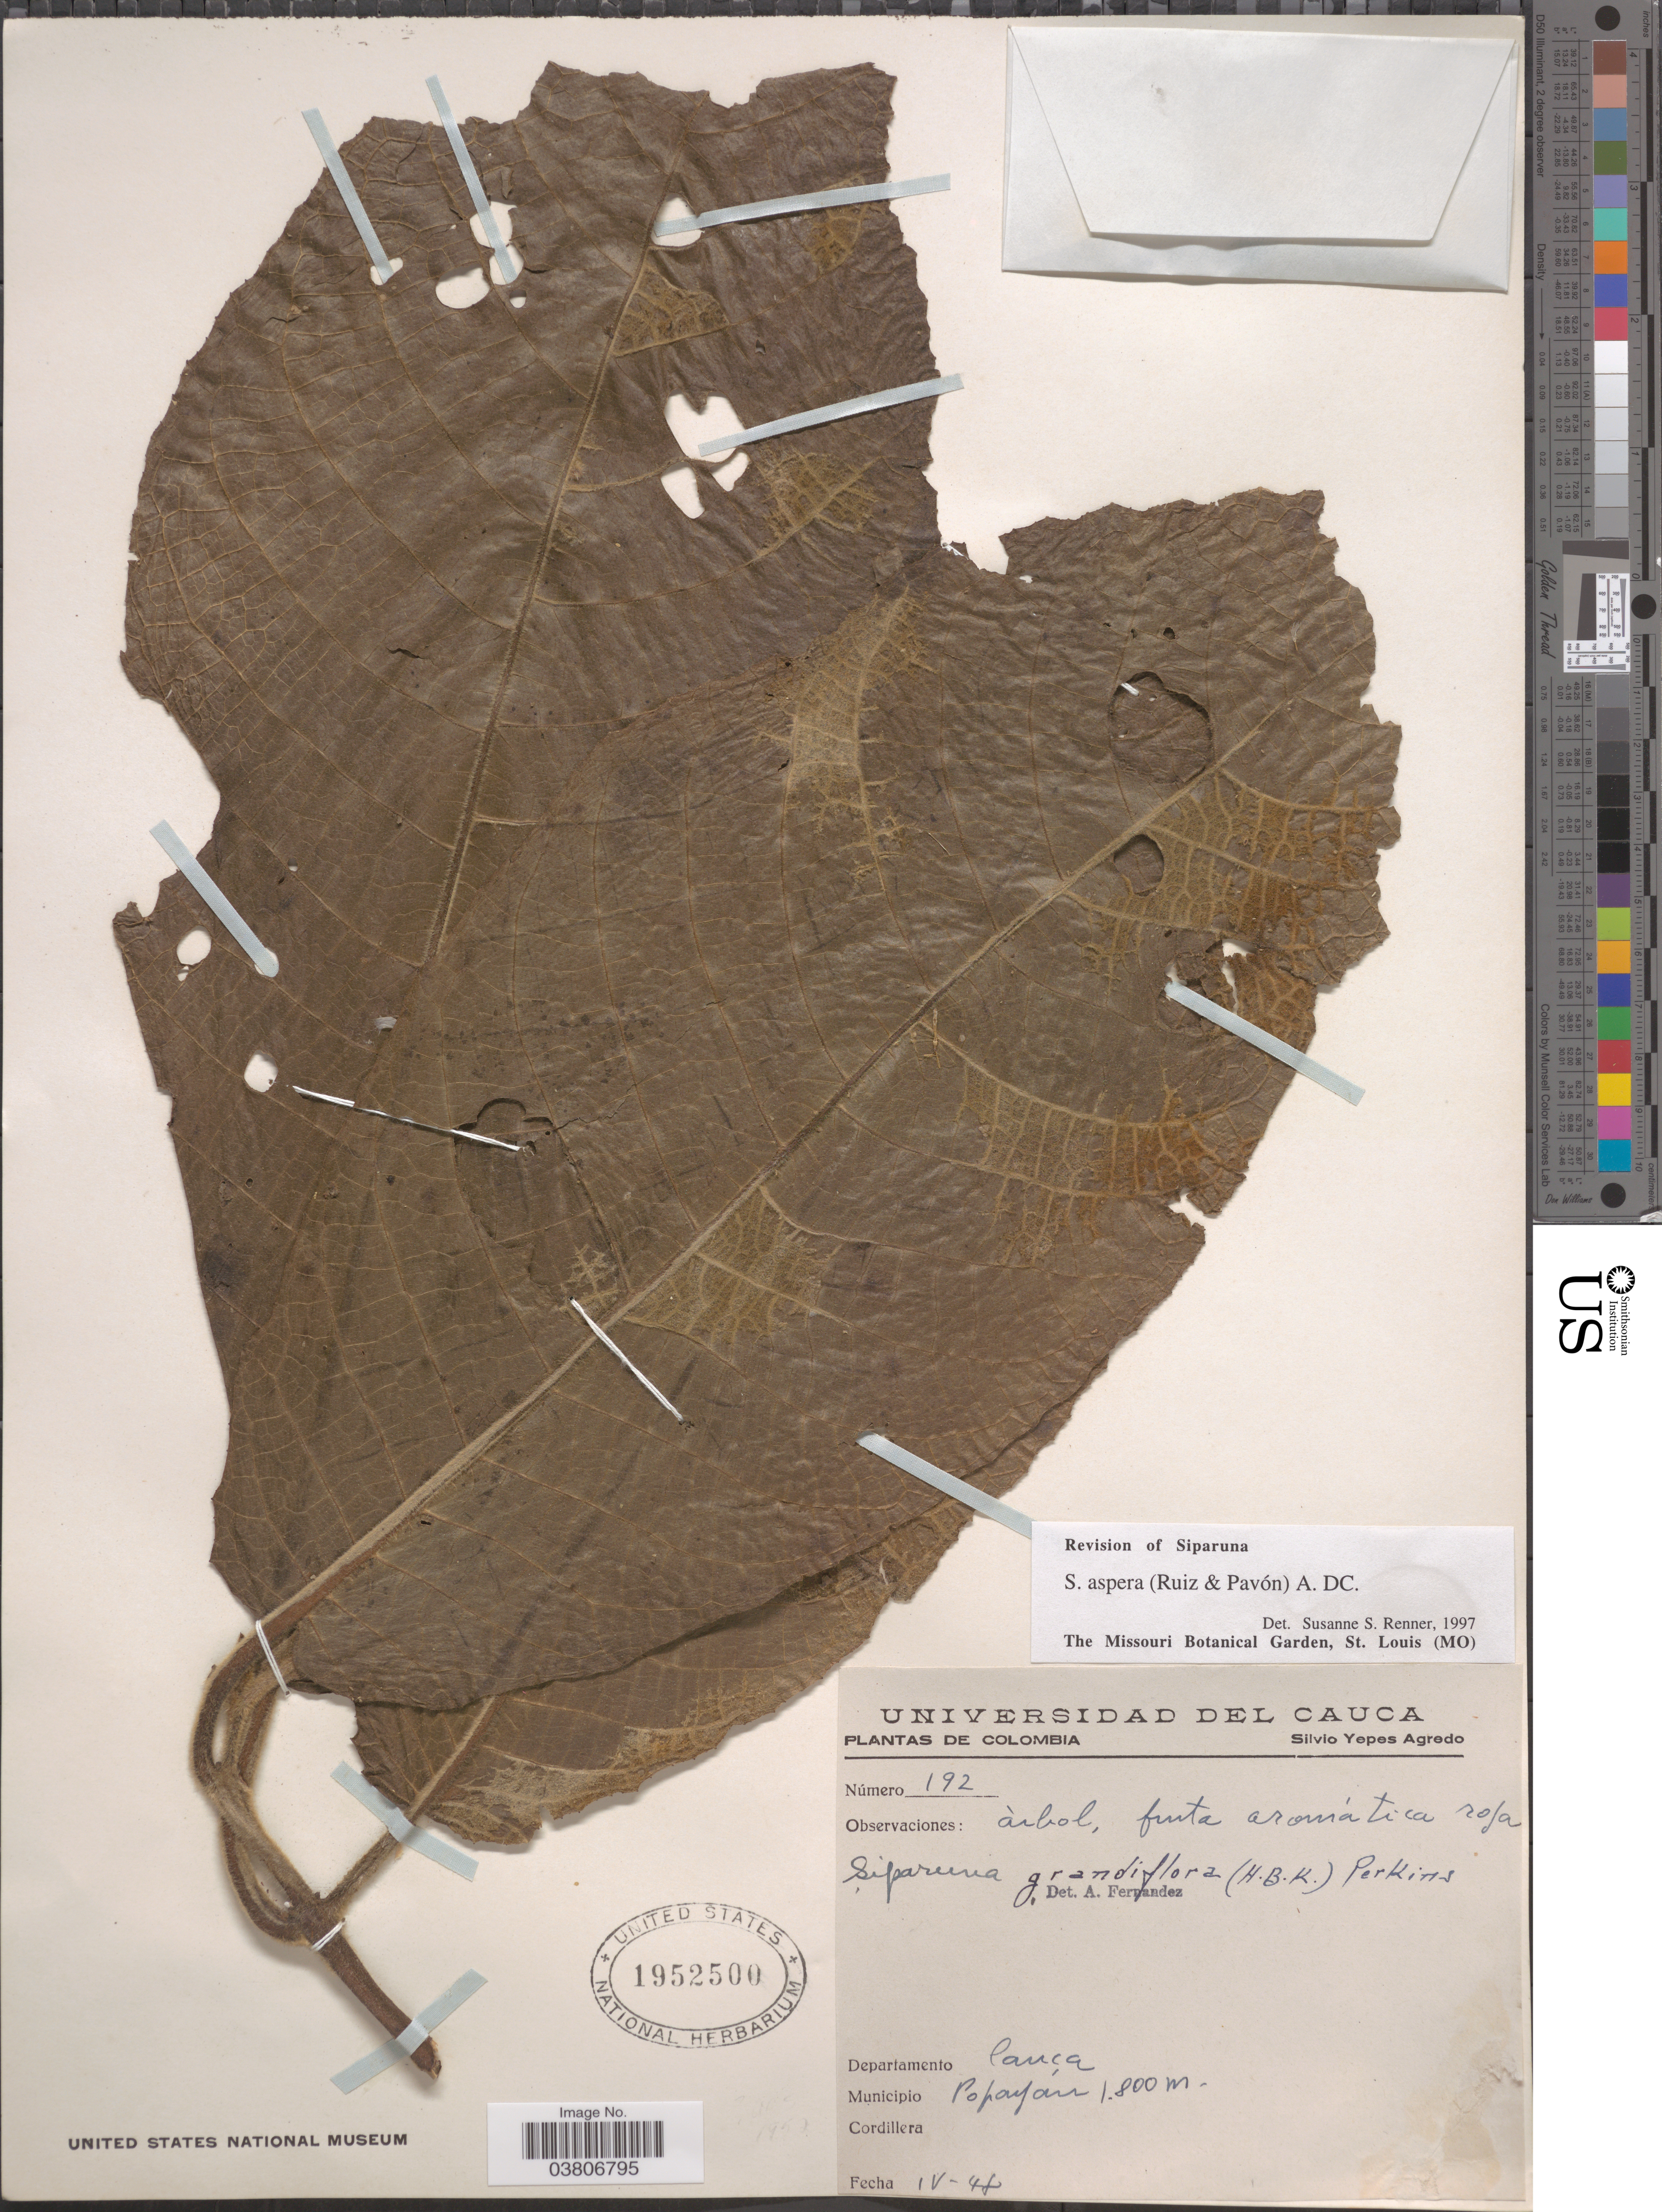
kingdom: Plantae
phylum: Tracheophyta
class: Magnoliopsida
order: Laurales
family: Siparunaceae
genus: Siparuna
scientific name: Siparuna aspera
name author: (Ruiz & Pav.) A. DC.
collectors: S. Yepes-Agredo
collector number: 192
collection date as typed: Transcribed d/m/y: /4/48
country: Colombia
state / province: Cauca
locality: Departamento Cauca. Municipio Popayán.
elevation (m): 1800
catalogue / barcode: US 1952500